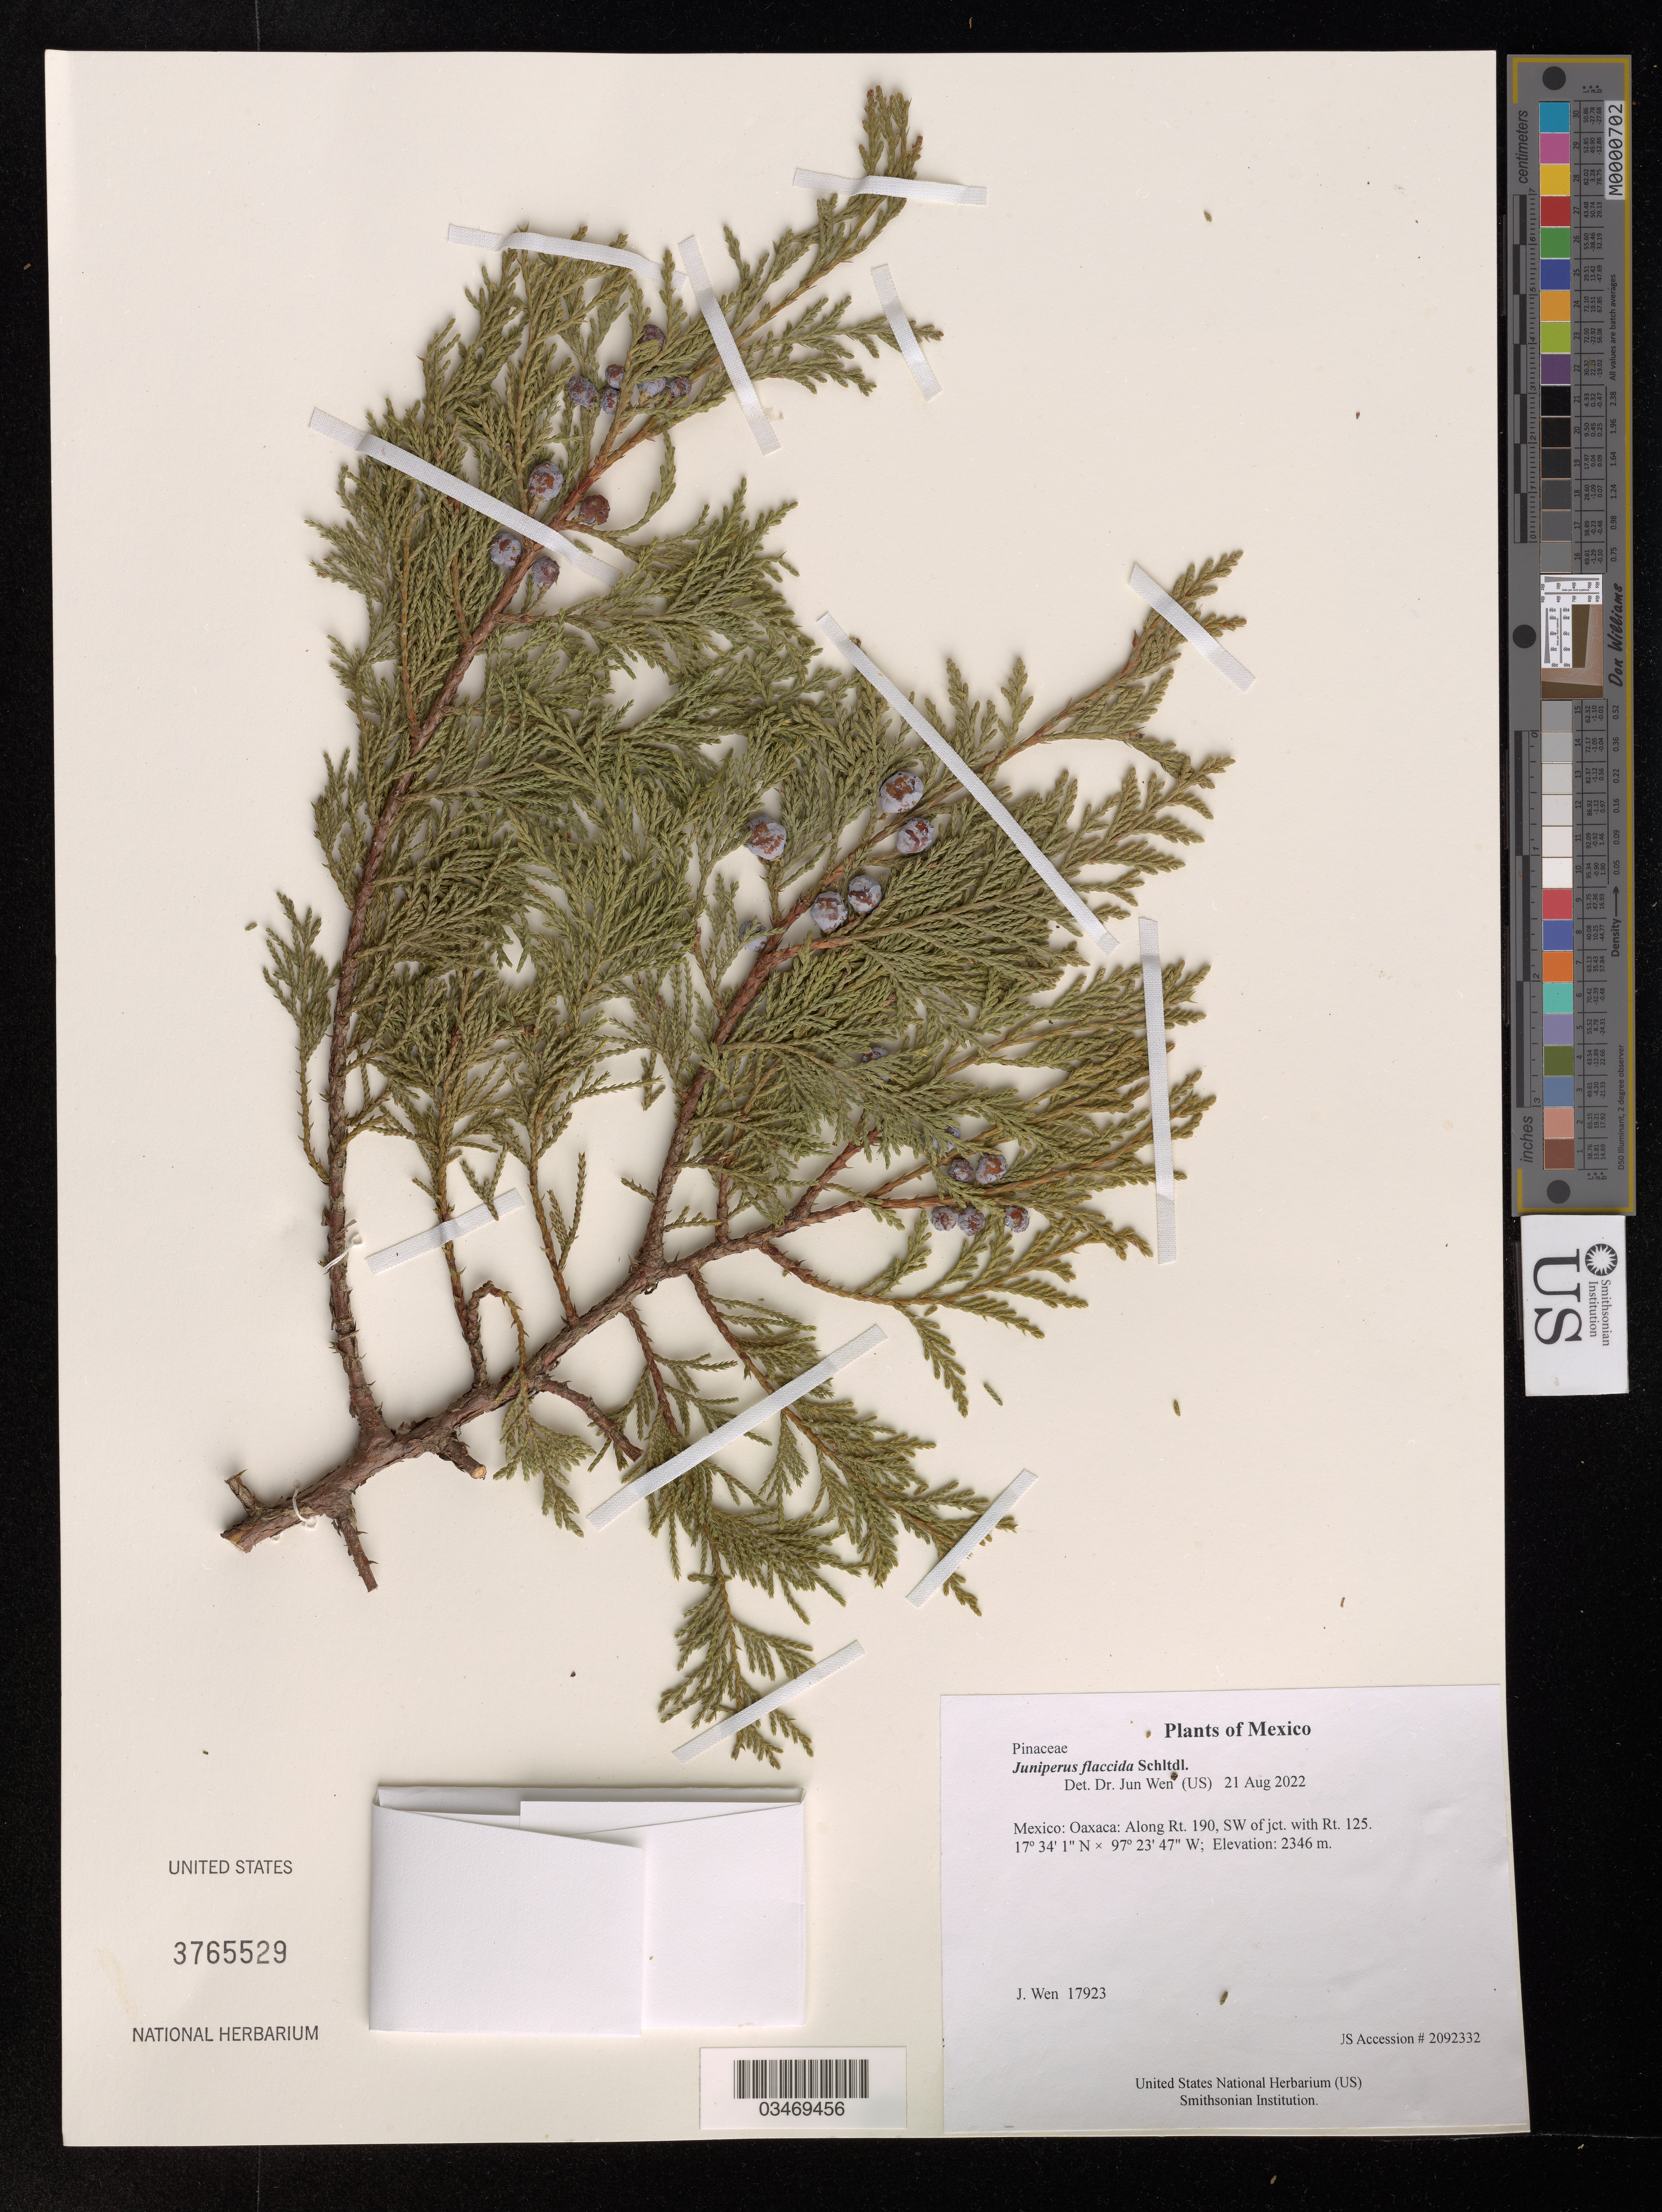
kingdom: Plantae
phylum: Tracheophyta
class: Pinopsida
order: Pinales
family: Cupressaceae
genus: Juniperus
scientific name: Juniperus flaccida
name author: Schltdl.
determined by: Wen, Jun, (BOT), Smithsonian Institution - National Museum of Natural History (UNITED STATES)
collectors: J. Wen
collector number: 17923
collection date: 2022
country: Mexico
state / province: Oaxaca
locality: Along Rt. 190, SW of jct. with Rt. 125.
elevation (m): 2346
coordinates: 17 341 N, 97 23 47 W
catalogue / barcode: US 3765529